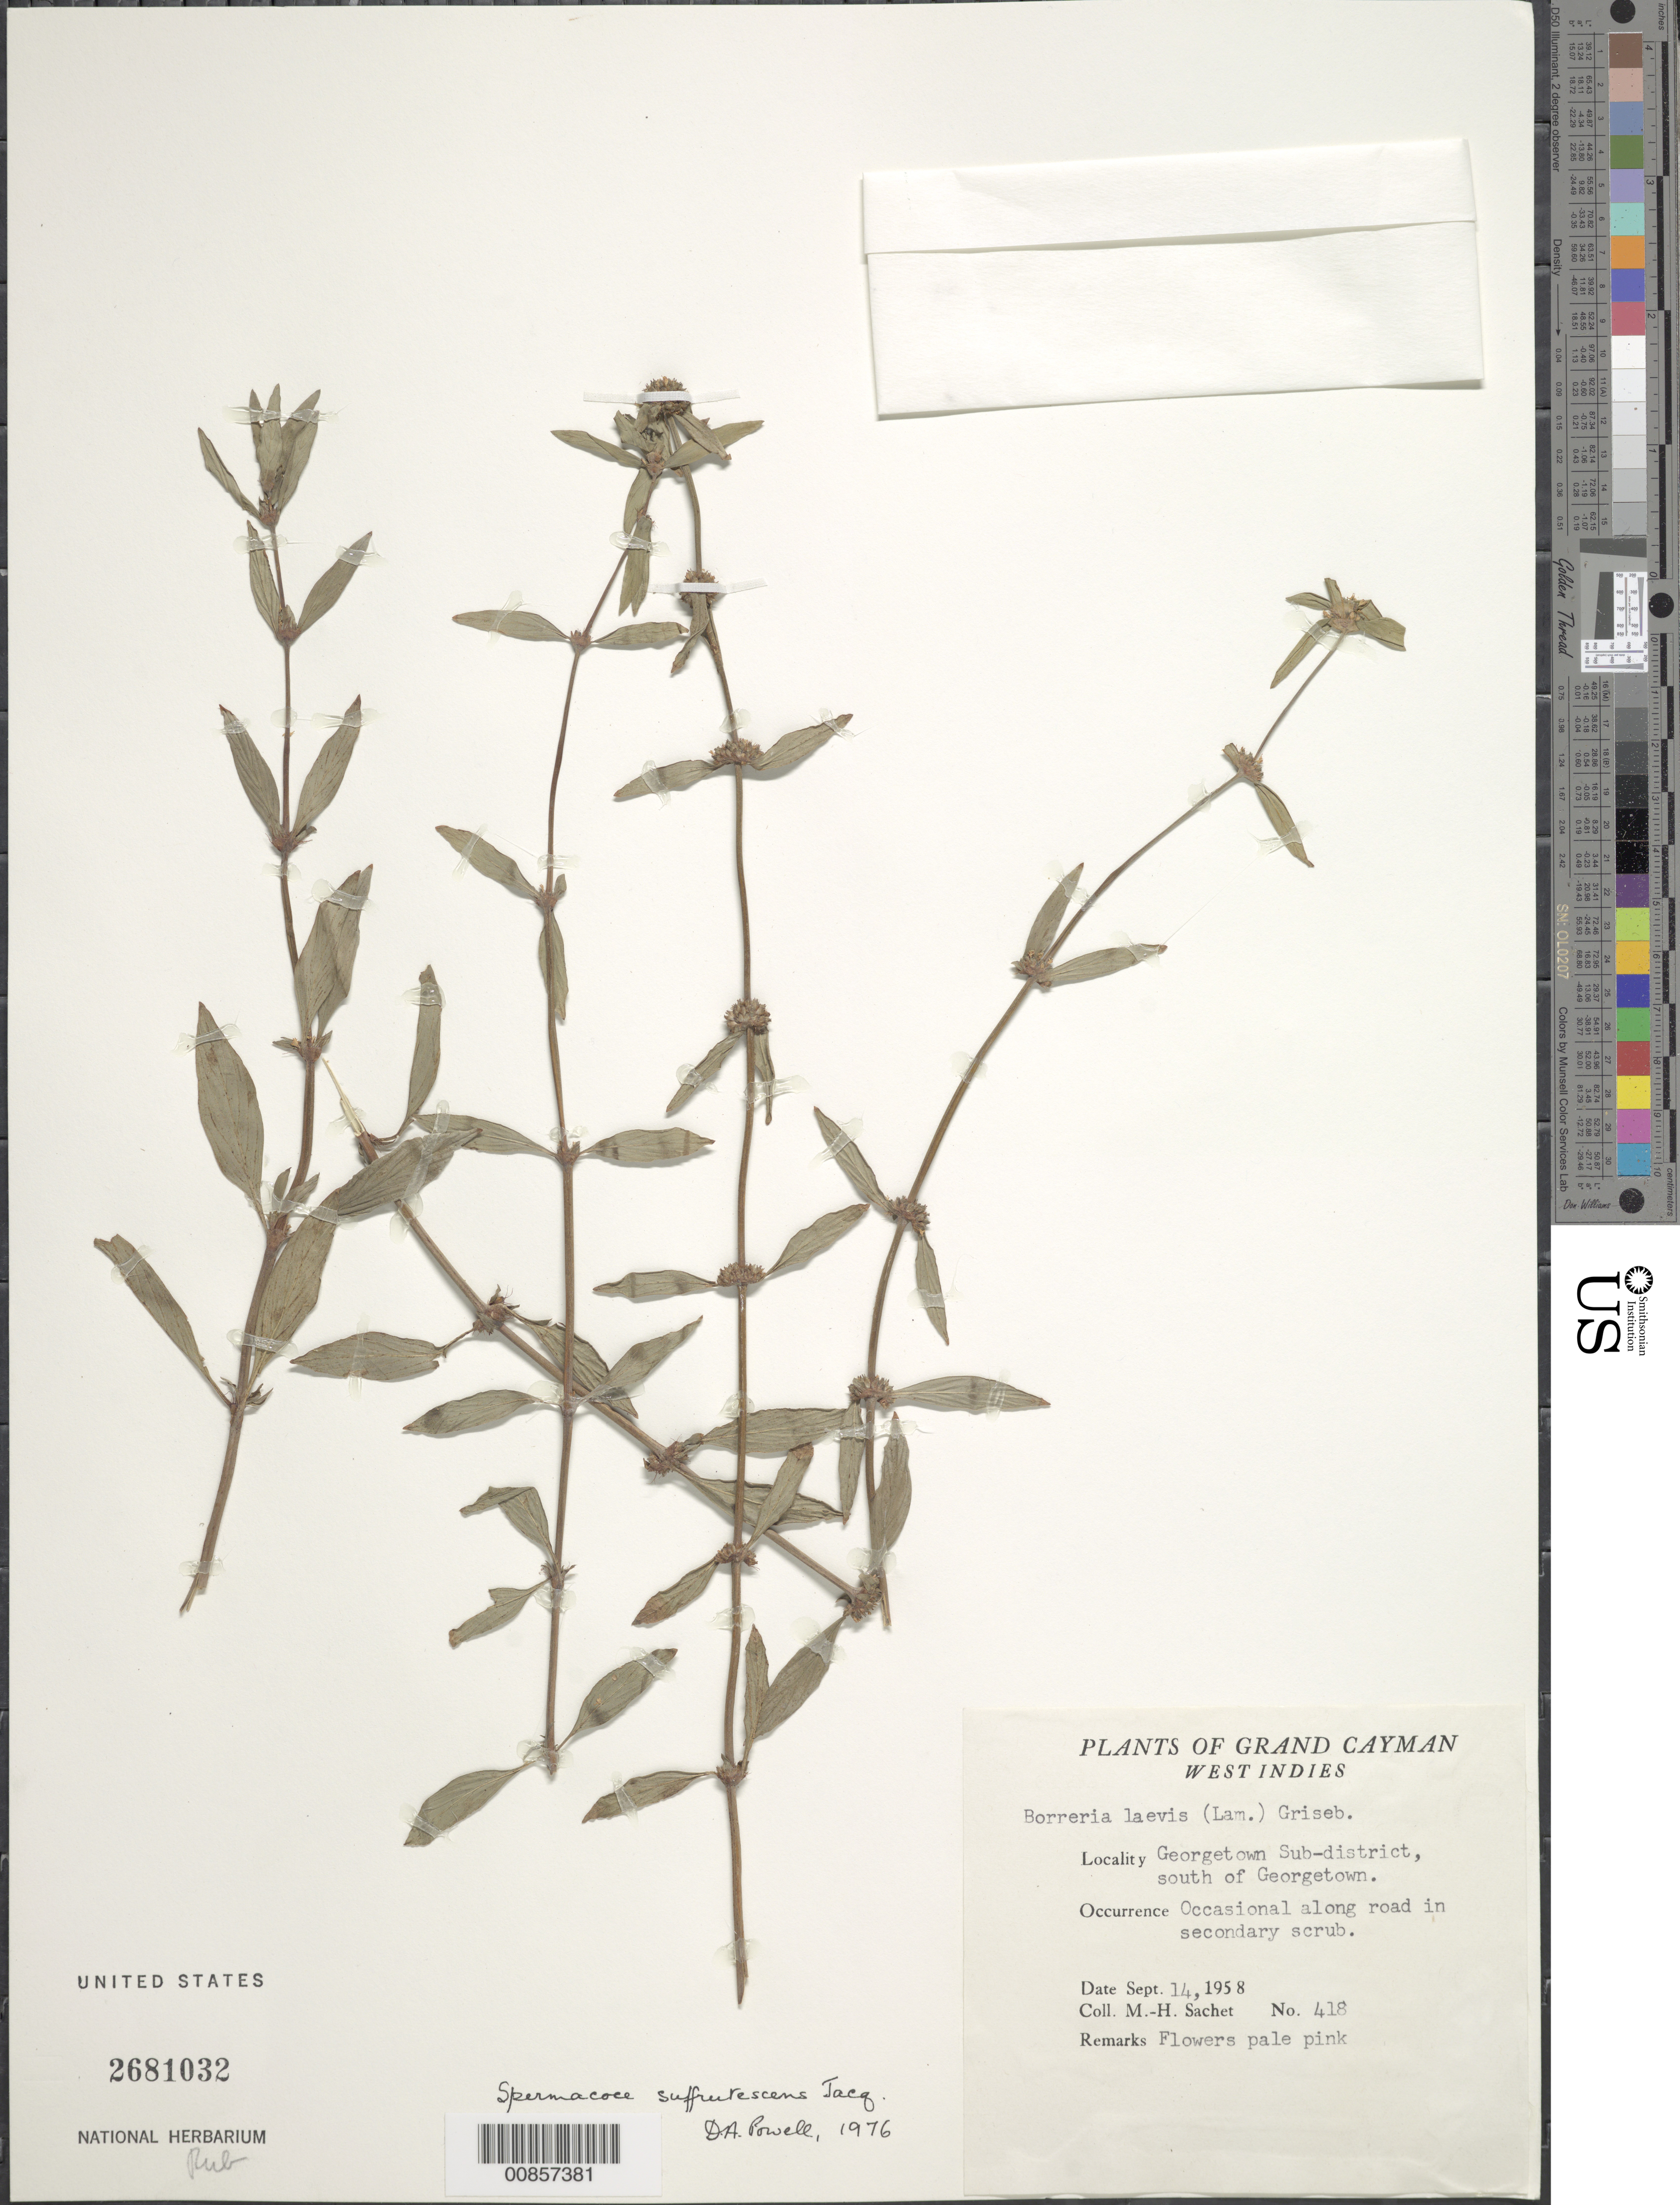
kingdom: Plantae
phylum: Tracheophyta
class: Magnoliopsida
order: Gentianales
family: Rubiaceae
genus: Spermacoce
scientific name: Spermacoce remota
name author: Lam.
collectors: M.-H. Sachet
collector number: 418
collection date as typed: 14 Sep 1958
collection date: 1958-09-14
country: Cayman Islands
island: Grand Cayman Island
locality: Georgetown Sub-district, south of Georgetown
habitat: Along road in secondary scrub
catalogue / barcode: US 2681032